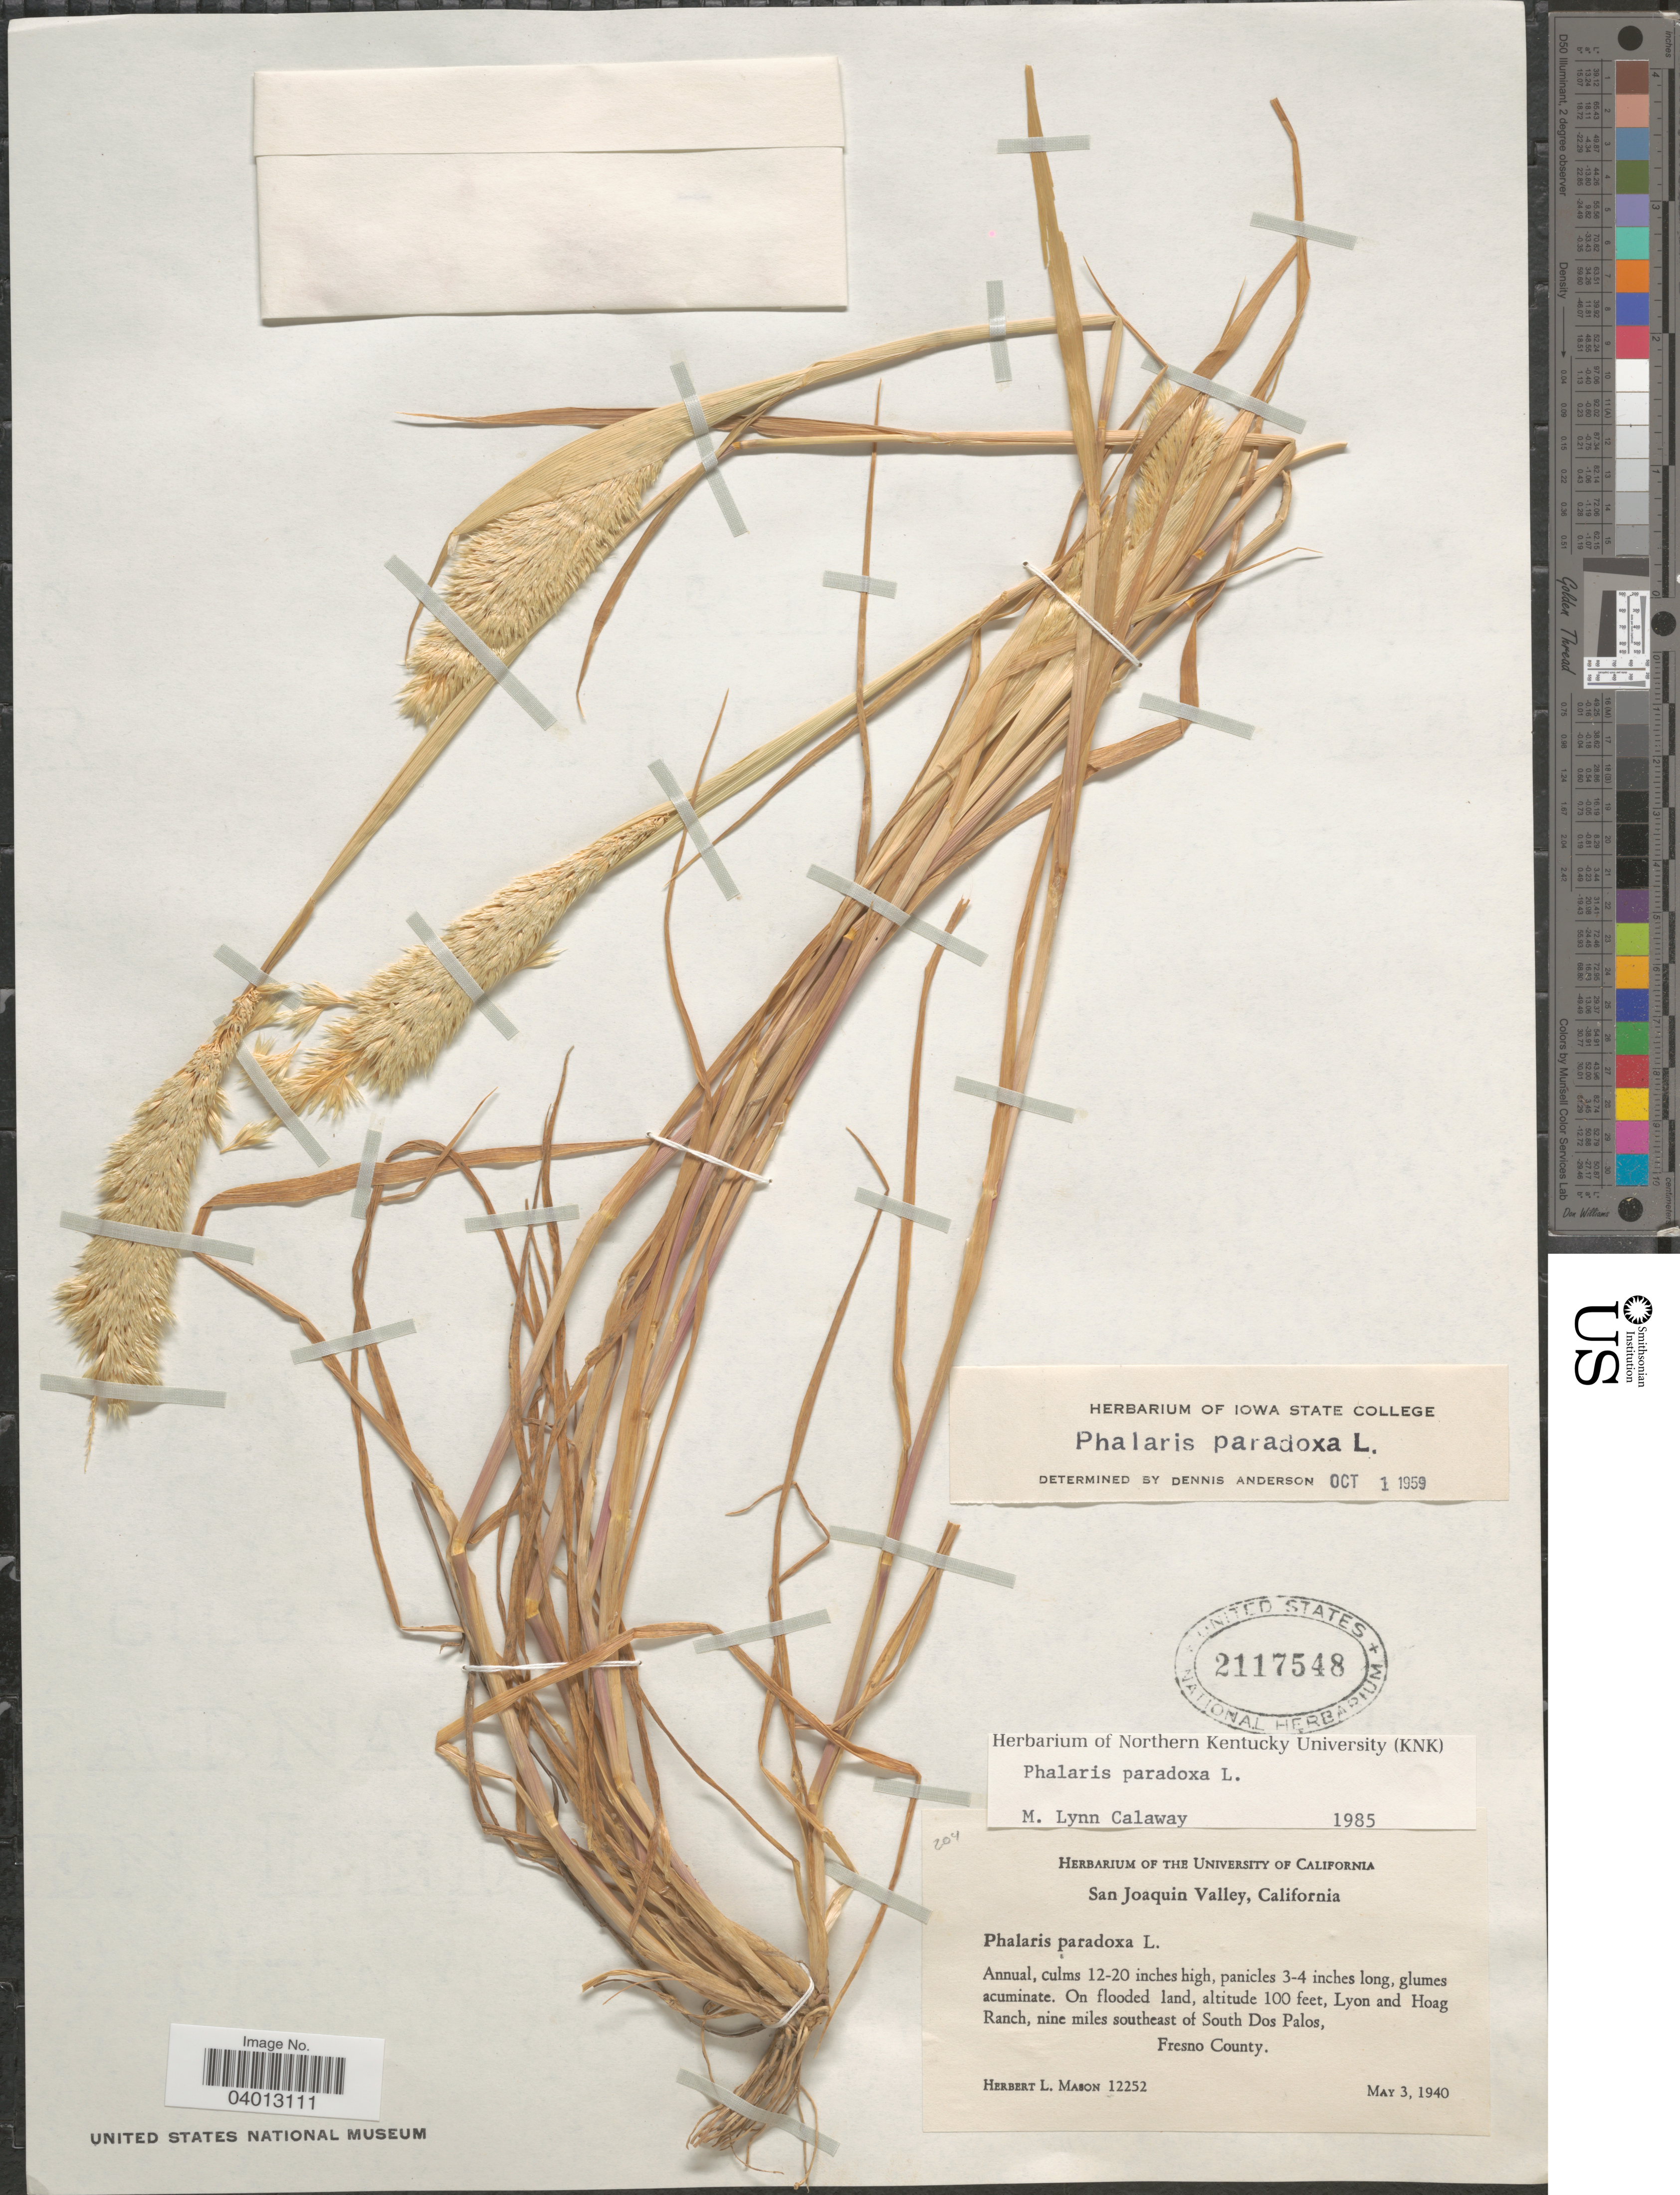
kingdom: Plantae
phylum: Tracheophyta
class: Liliopsida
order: Poales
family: Poaceae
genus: Phalaris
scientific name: Phalaris paradoxa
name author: L.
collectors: H. L. Mason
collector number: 12252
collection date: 1940-05-03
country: United States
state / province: California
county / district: Fresno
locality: San Joaquin Valley. On flooded land, Lyon and Hoag Ranch, nine miles southeast of South Dos Palos, Fresno County.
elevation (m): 30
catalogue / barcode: US 2117548